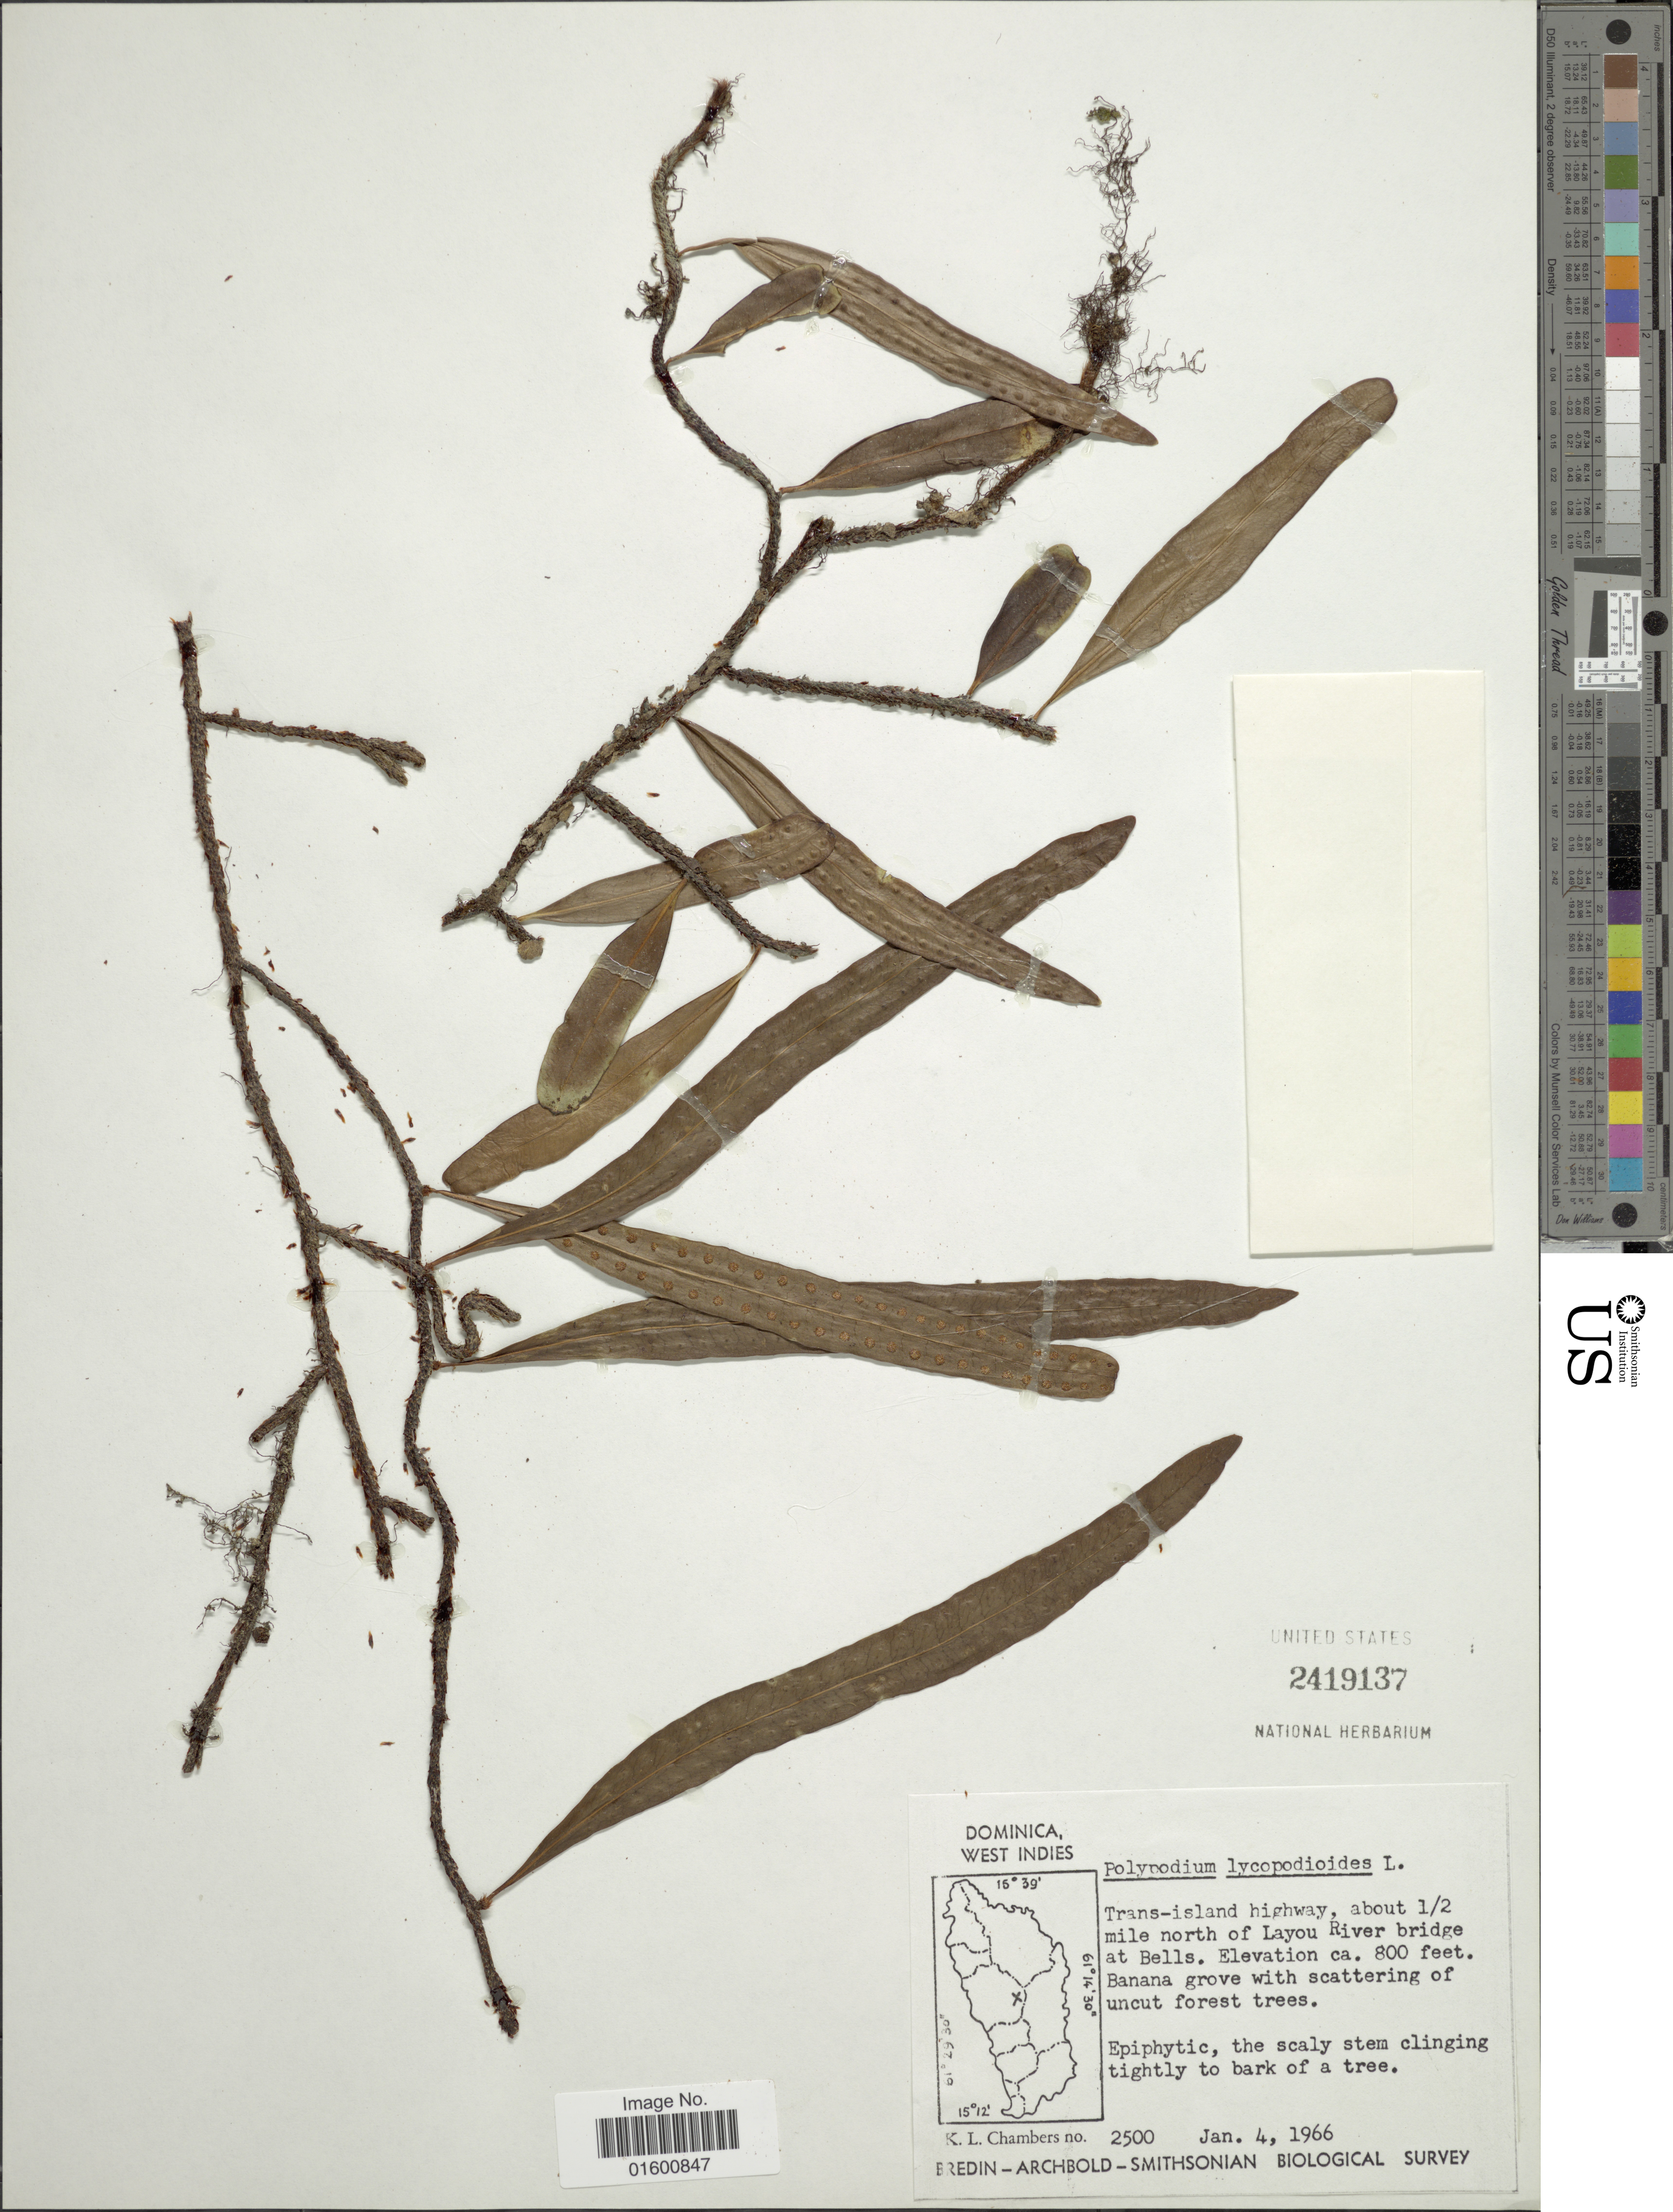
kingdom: Plantae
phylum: Tracheophyta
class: Polypodiopsida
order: Polypodiales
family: Polypodiaceae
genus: Microgramma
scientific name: Microgramma lycopodioides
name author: (L.) Copel.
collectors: K. Chambers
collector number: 2500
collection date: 1966-01-04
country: Dominica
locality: Dominica, West Indies, Trans-island highway, about 1/2 mile north of Layou River bridge at Bells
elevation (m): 244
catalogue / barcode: US 2419137